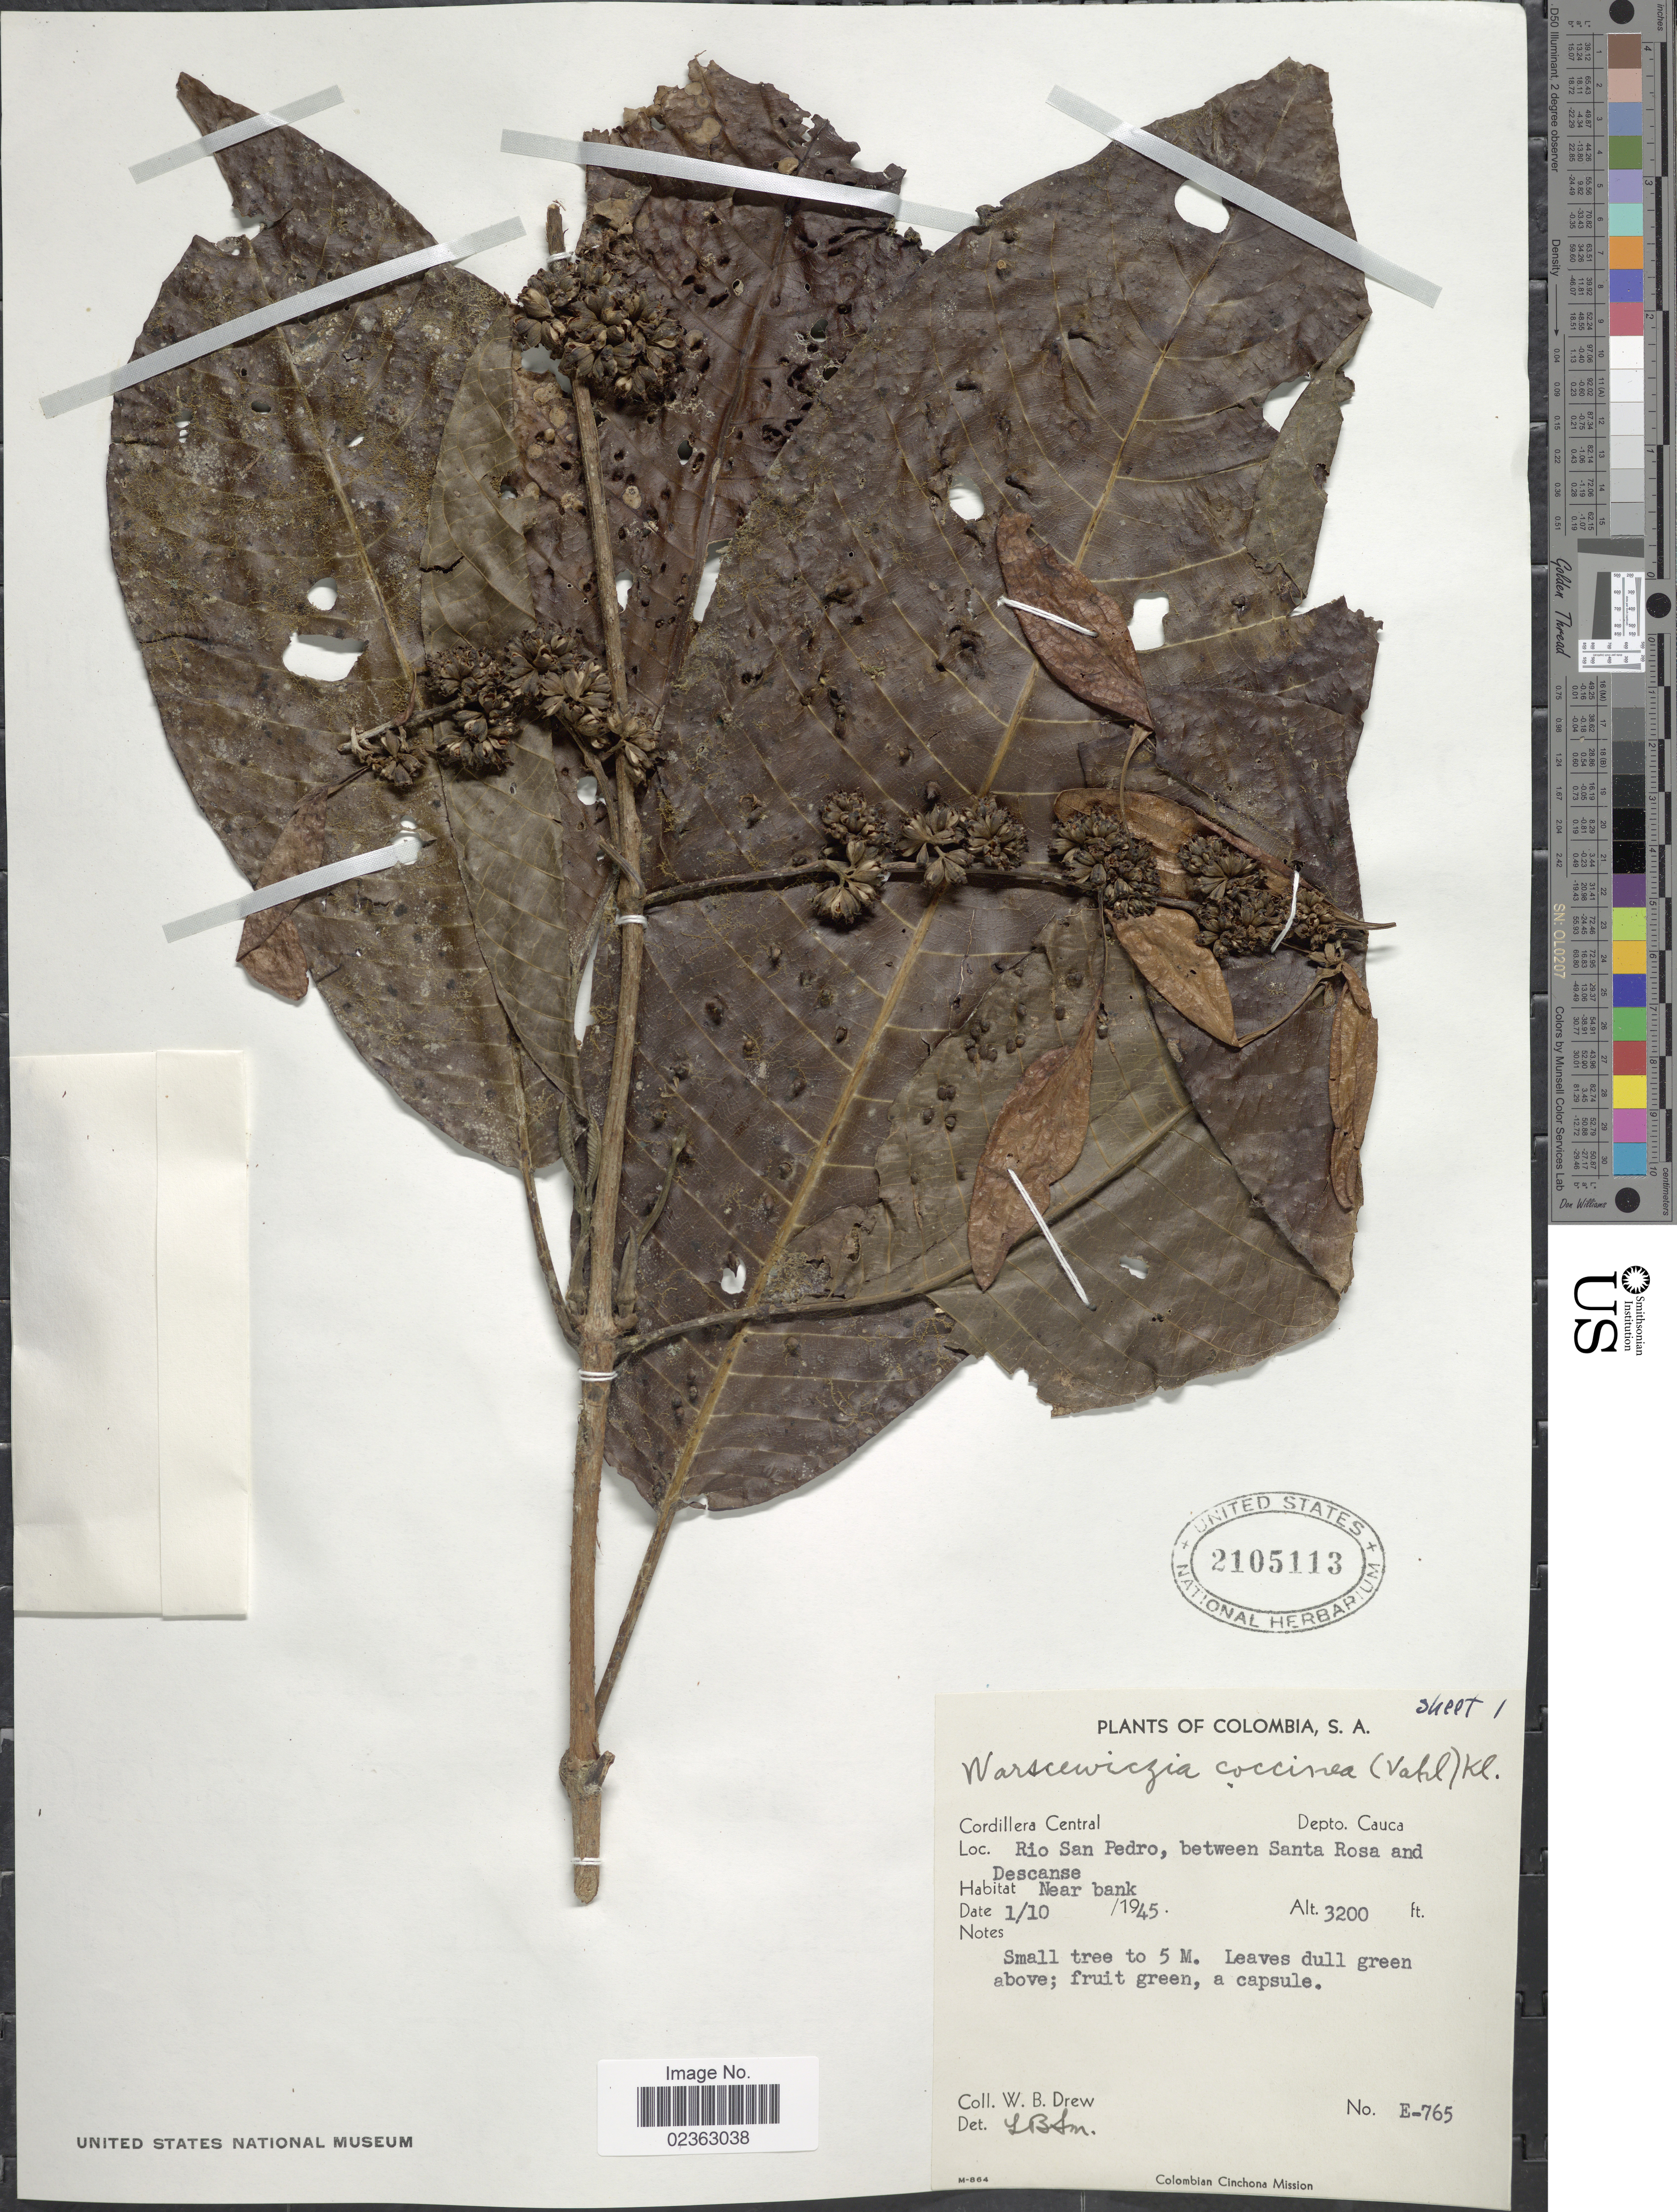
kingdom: Plantae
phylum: Tracheophyta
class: Magnoliopsida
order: Gentianales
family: Rubiaceae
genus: Warszewiczia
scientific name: Warszewiczia coccinea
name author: (Vahl) Klotzsch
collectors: W. B. Drew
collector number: E-765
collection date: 1945-10-01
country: Colombia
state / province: Cauca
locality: Cordillera Central, Rio San Pedro, between Santa Rosa and Descanse, near bank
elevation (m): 975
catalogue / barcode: US 2105113